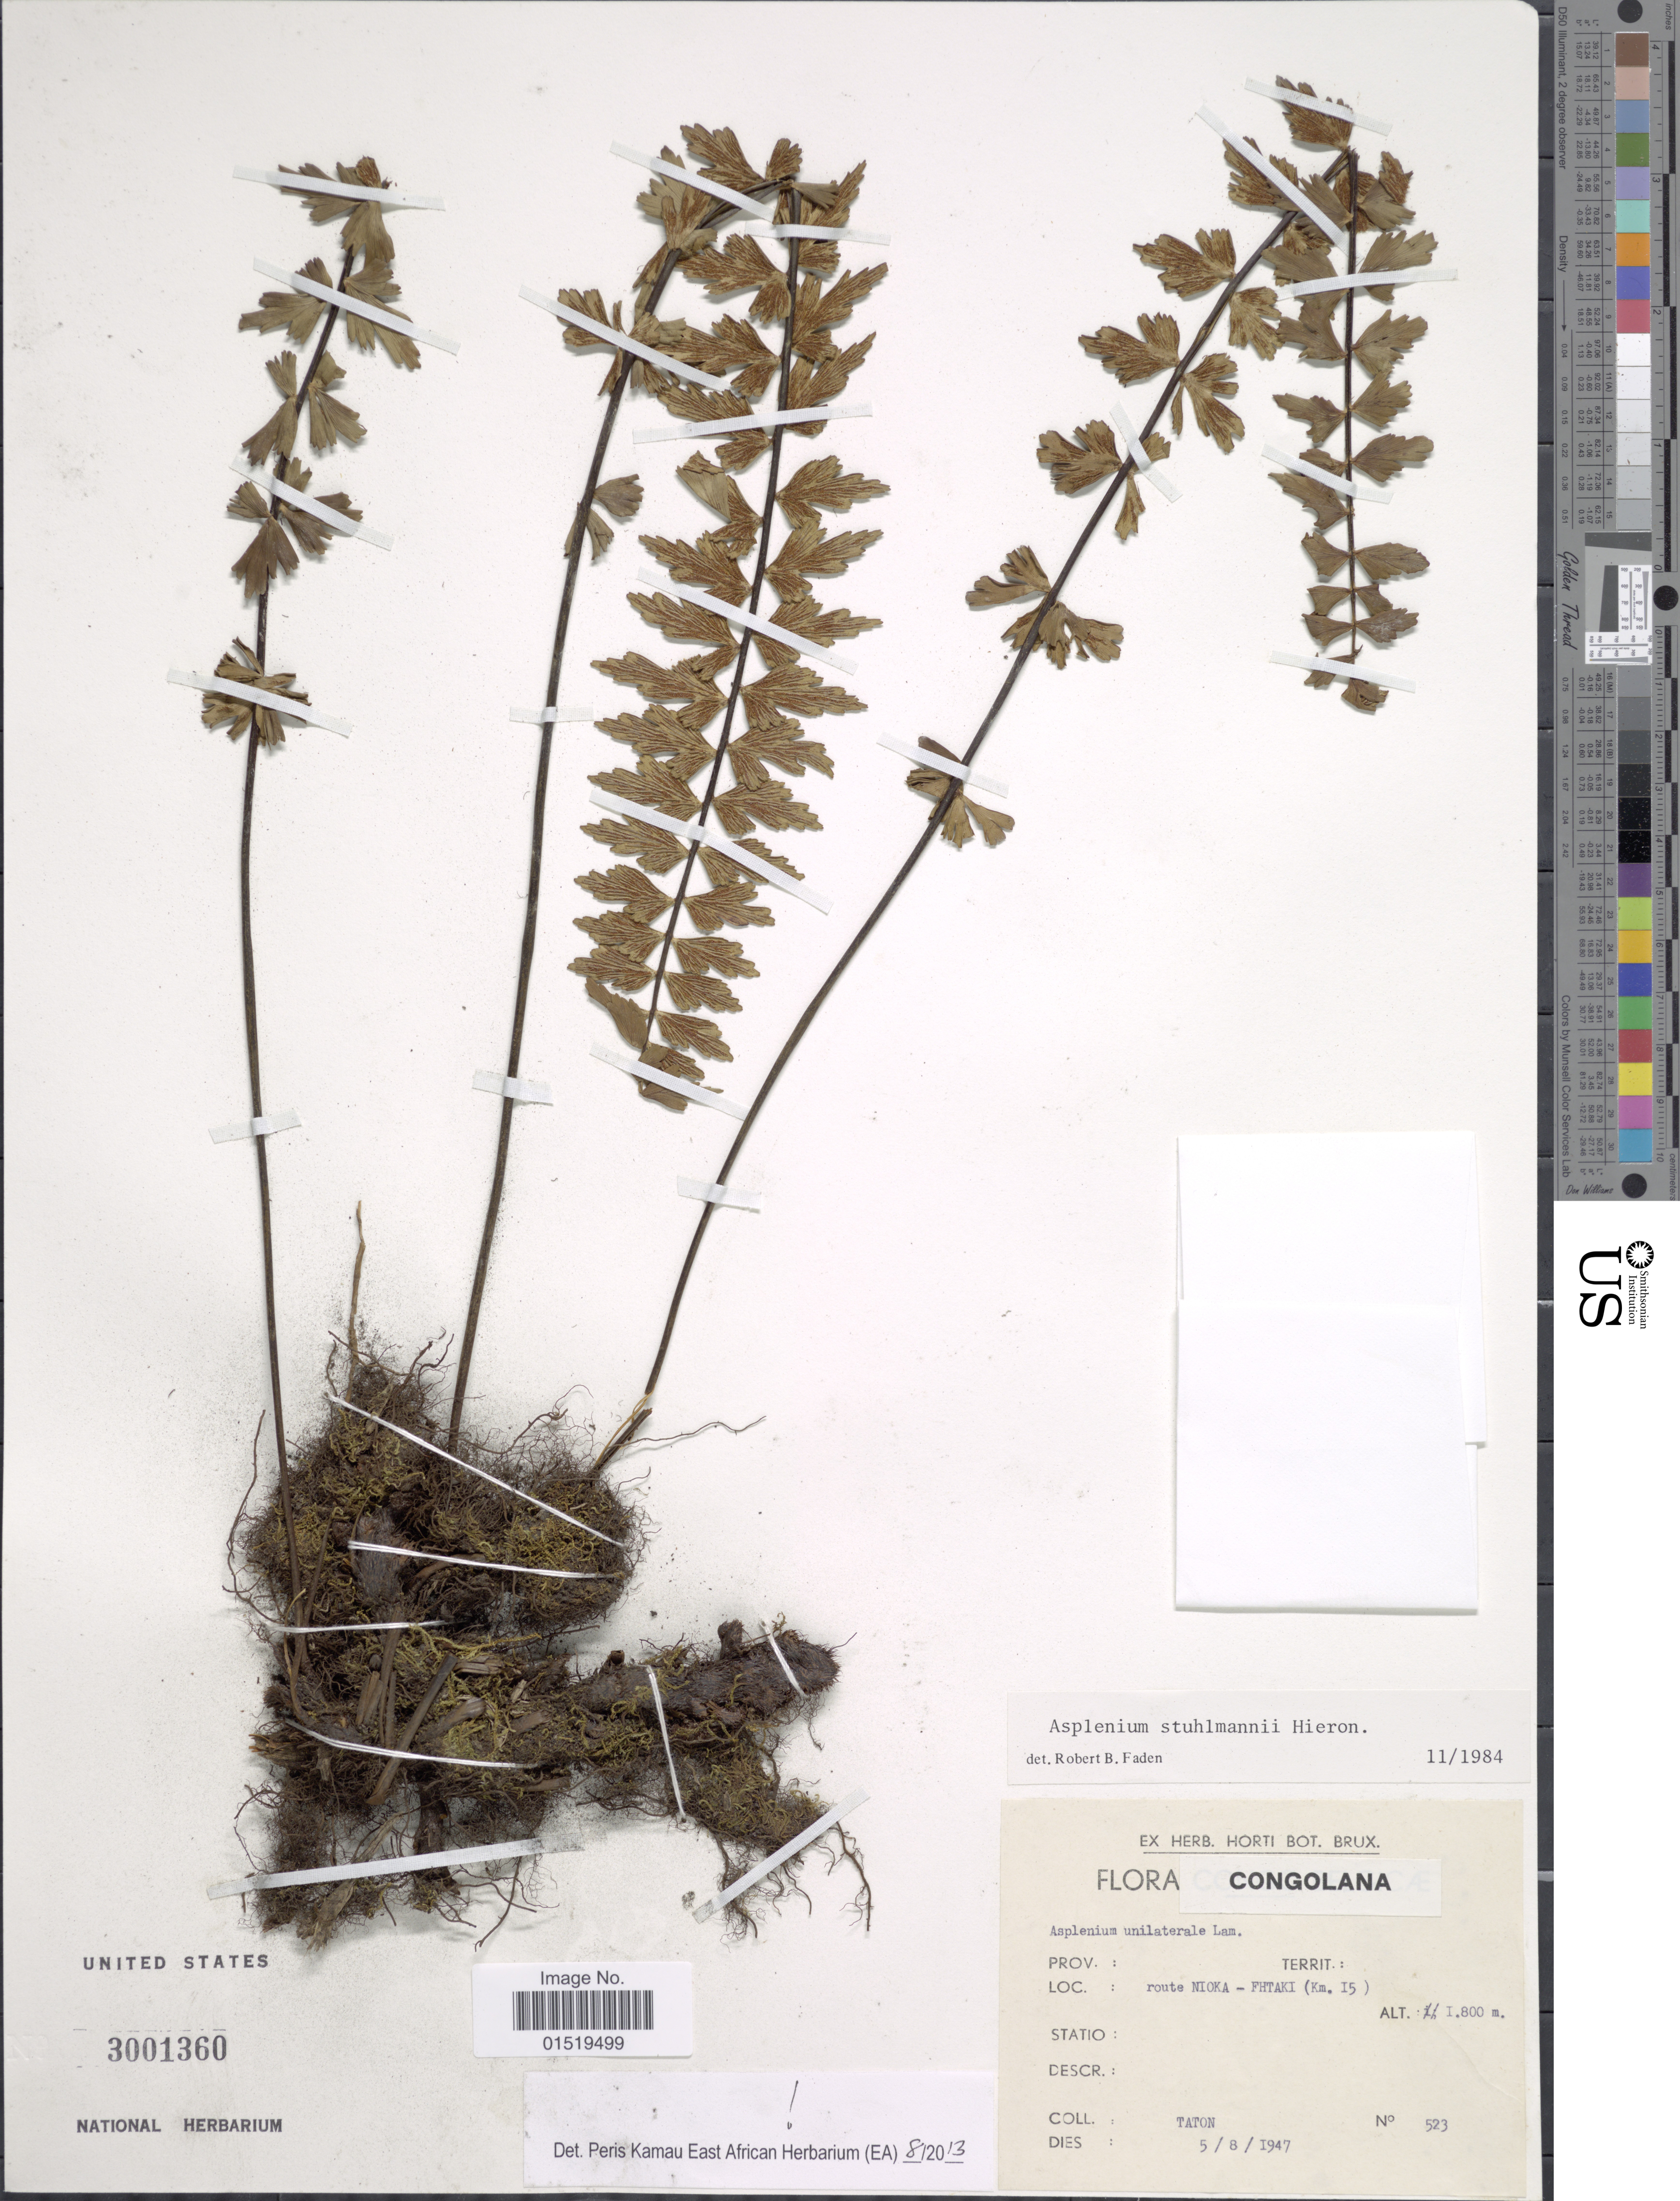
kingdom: Plantae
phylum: Tracheophyta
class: Polypodiopsida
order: Polypodiales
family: Aspleniaceae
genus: Asplenium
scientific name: Asplenium stuhlmannii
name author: Hieron.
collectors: A. Taton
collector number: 523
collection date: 1947-08-05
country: Congo, Democratic Republic of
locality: Congolana. Route Nioka - Fhtaki (Km. 15).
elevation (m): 1800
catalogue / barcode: US 3001360